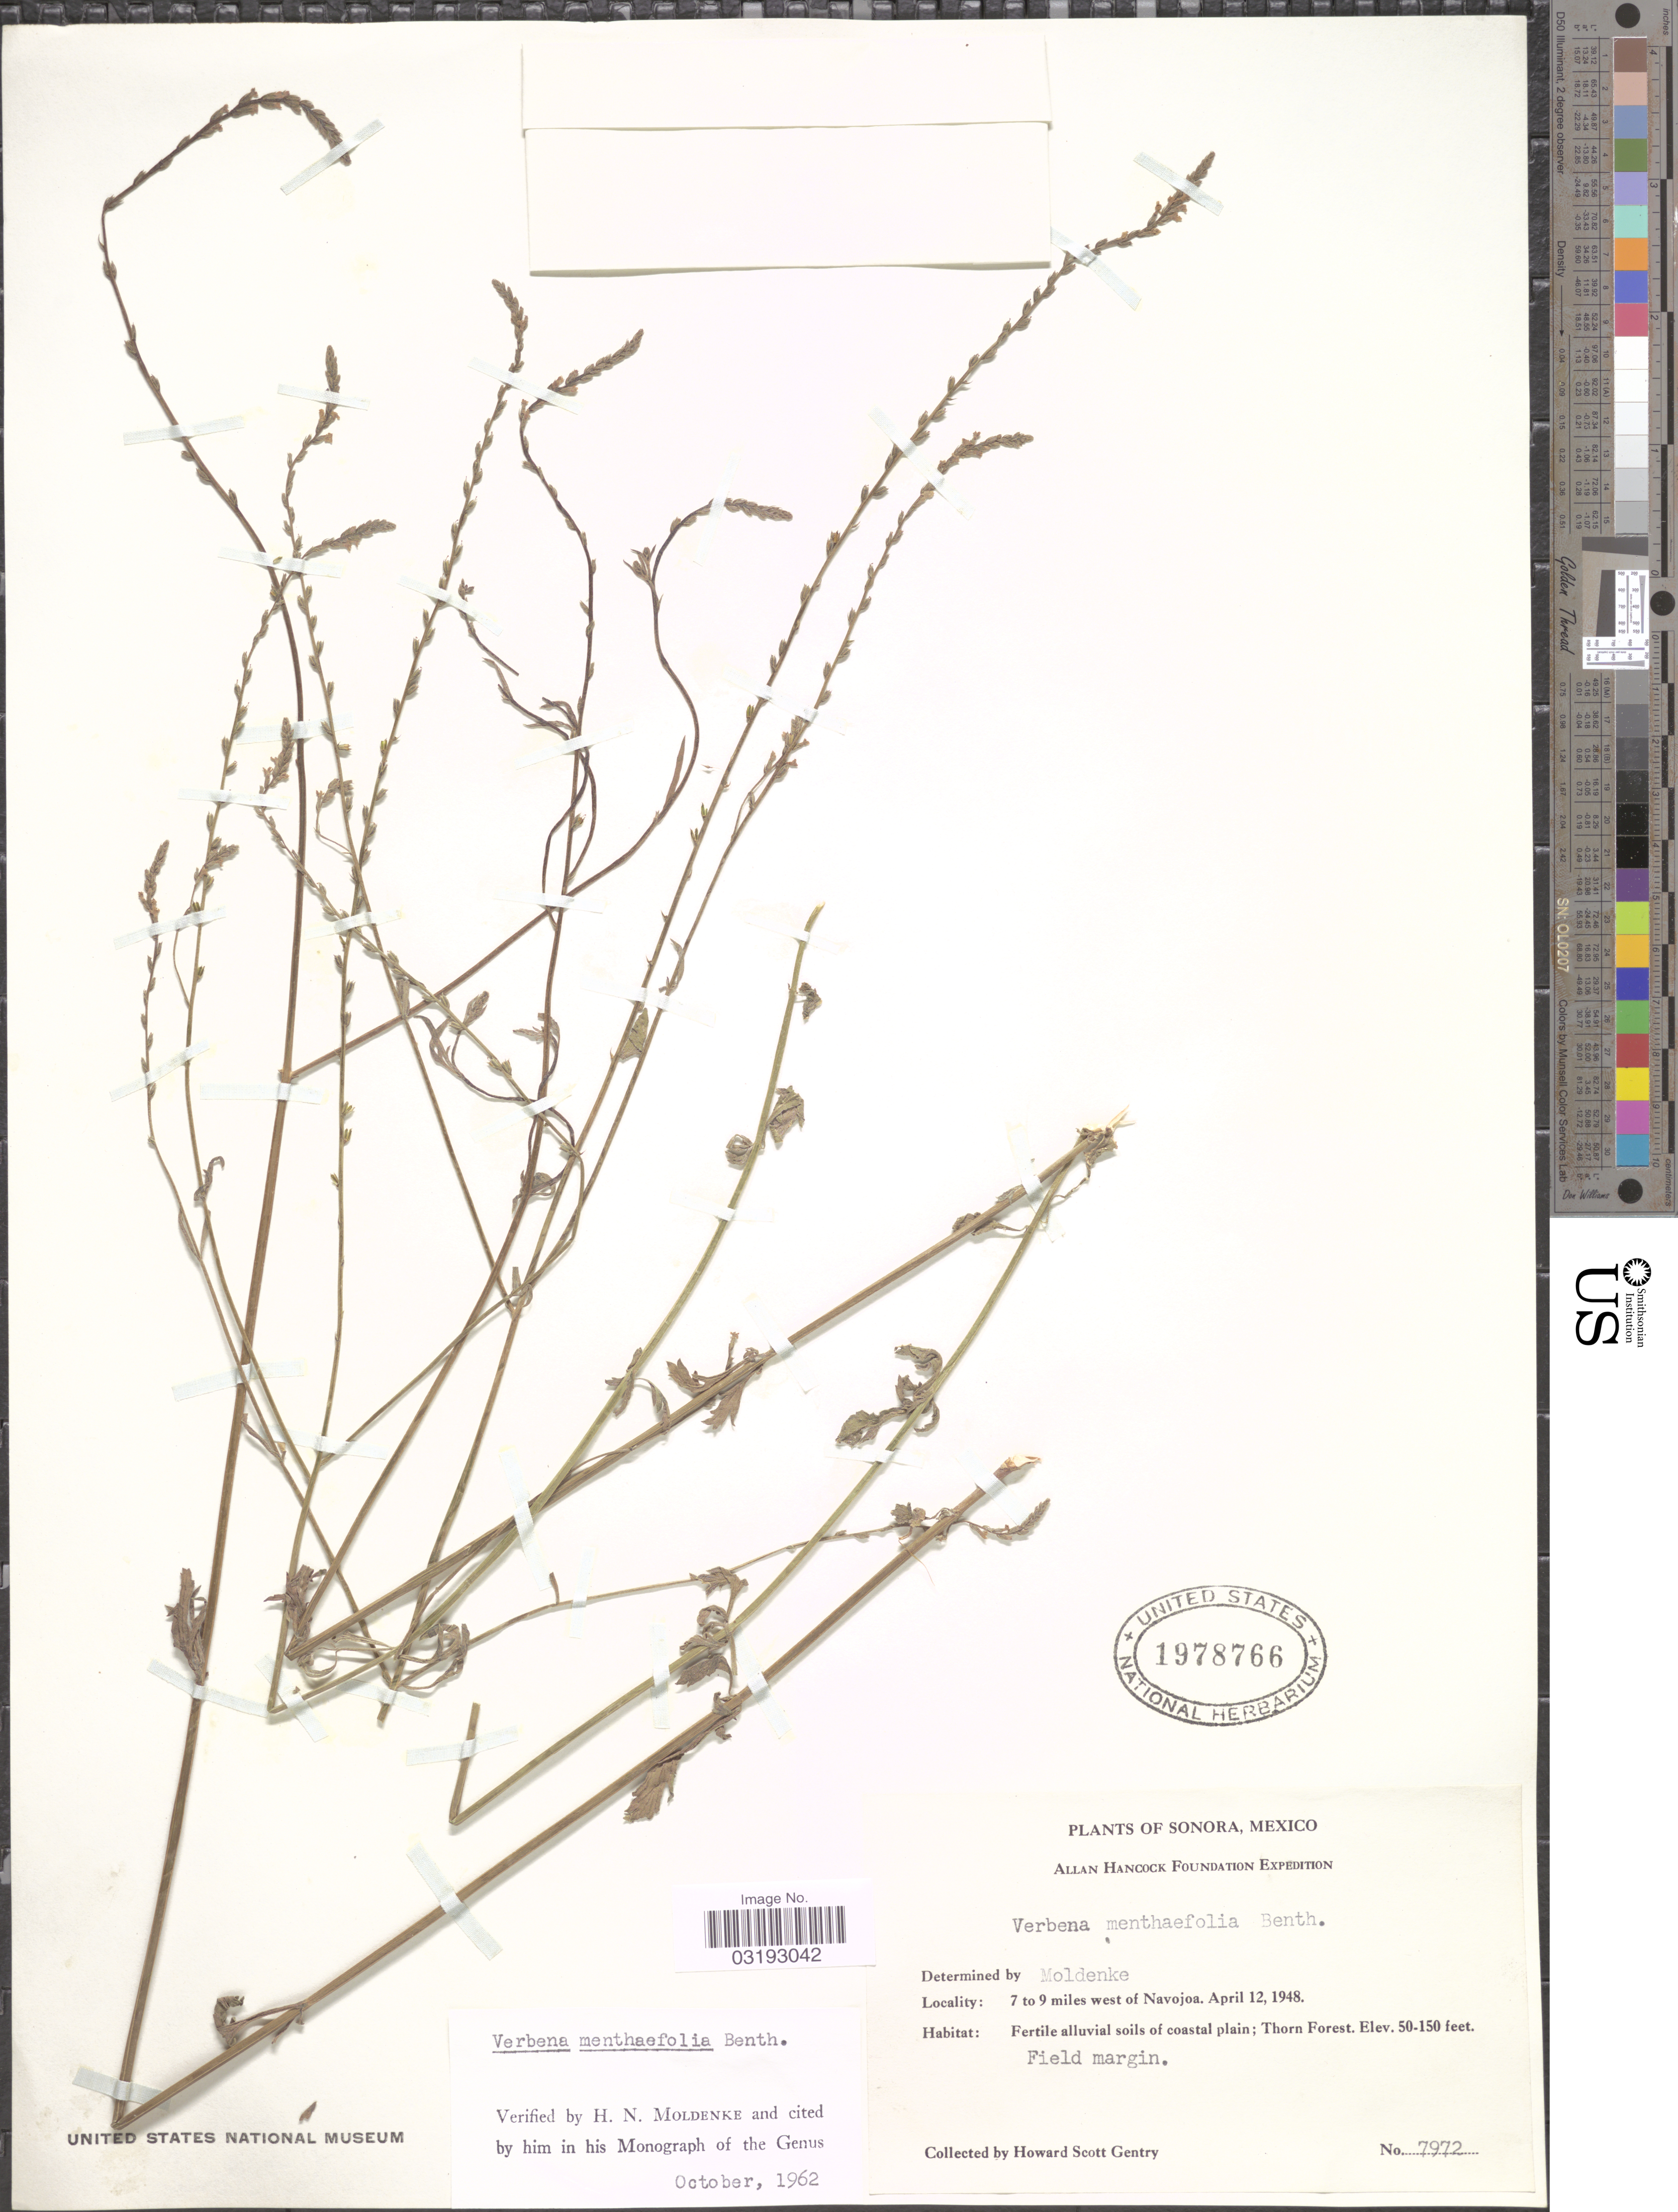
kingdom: Plantae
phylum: Tracheophyta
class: Magnoliopsida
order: Lamiales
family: Verbenaceae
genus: Verbena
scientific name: Verbena menthaefolia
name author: Benth.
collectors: H. S. Gentry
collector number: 7972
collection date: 1948-04-12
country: Mexico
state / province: Sonora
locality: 7 to 9 miles west of Navojoa.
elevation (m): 15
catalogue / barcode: US 1978766